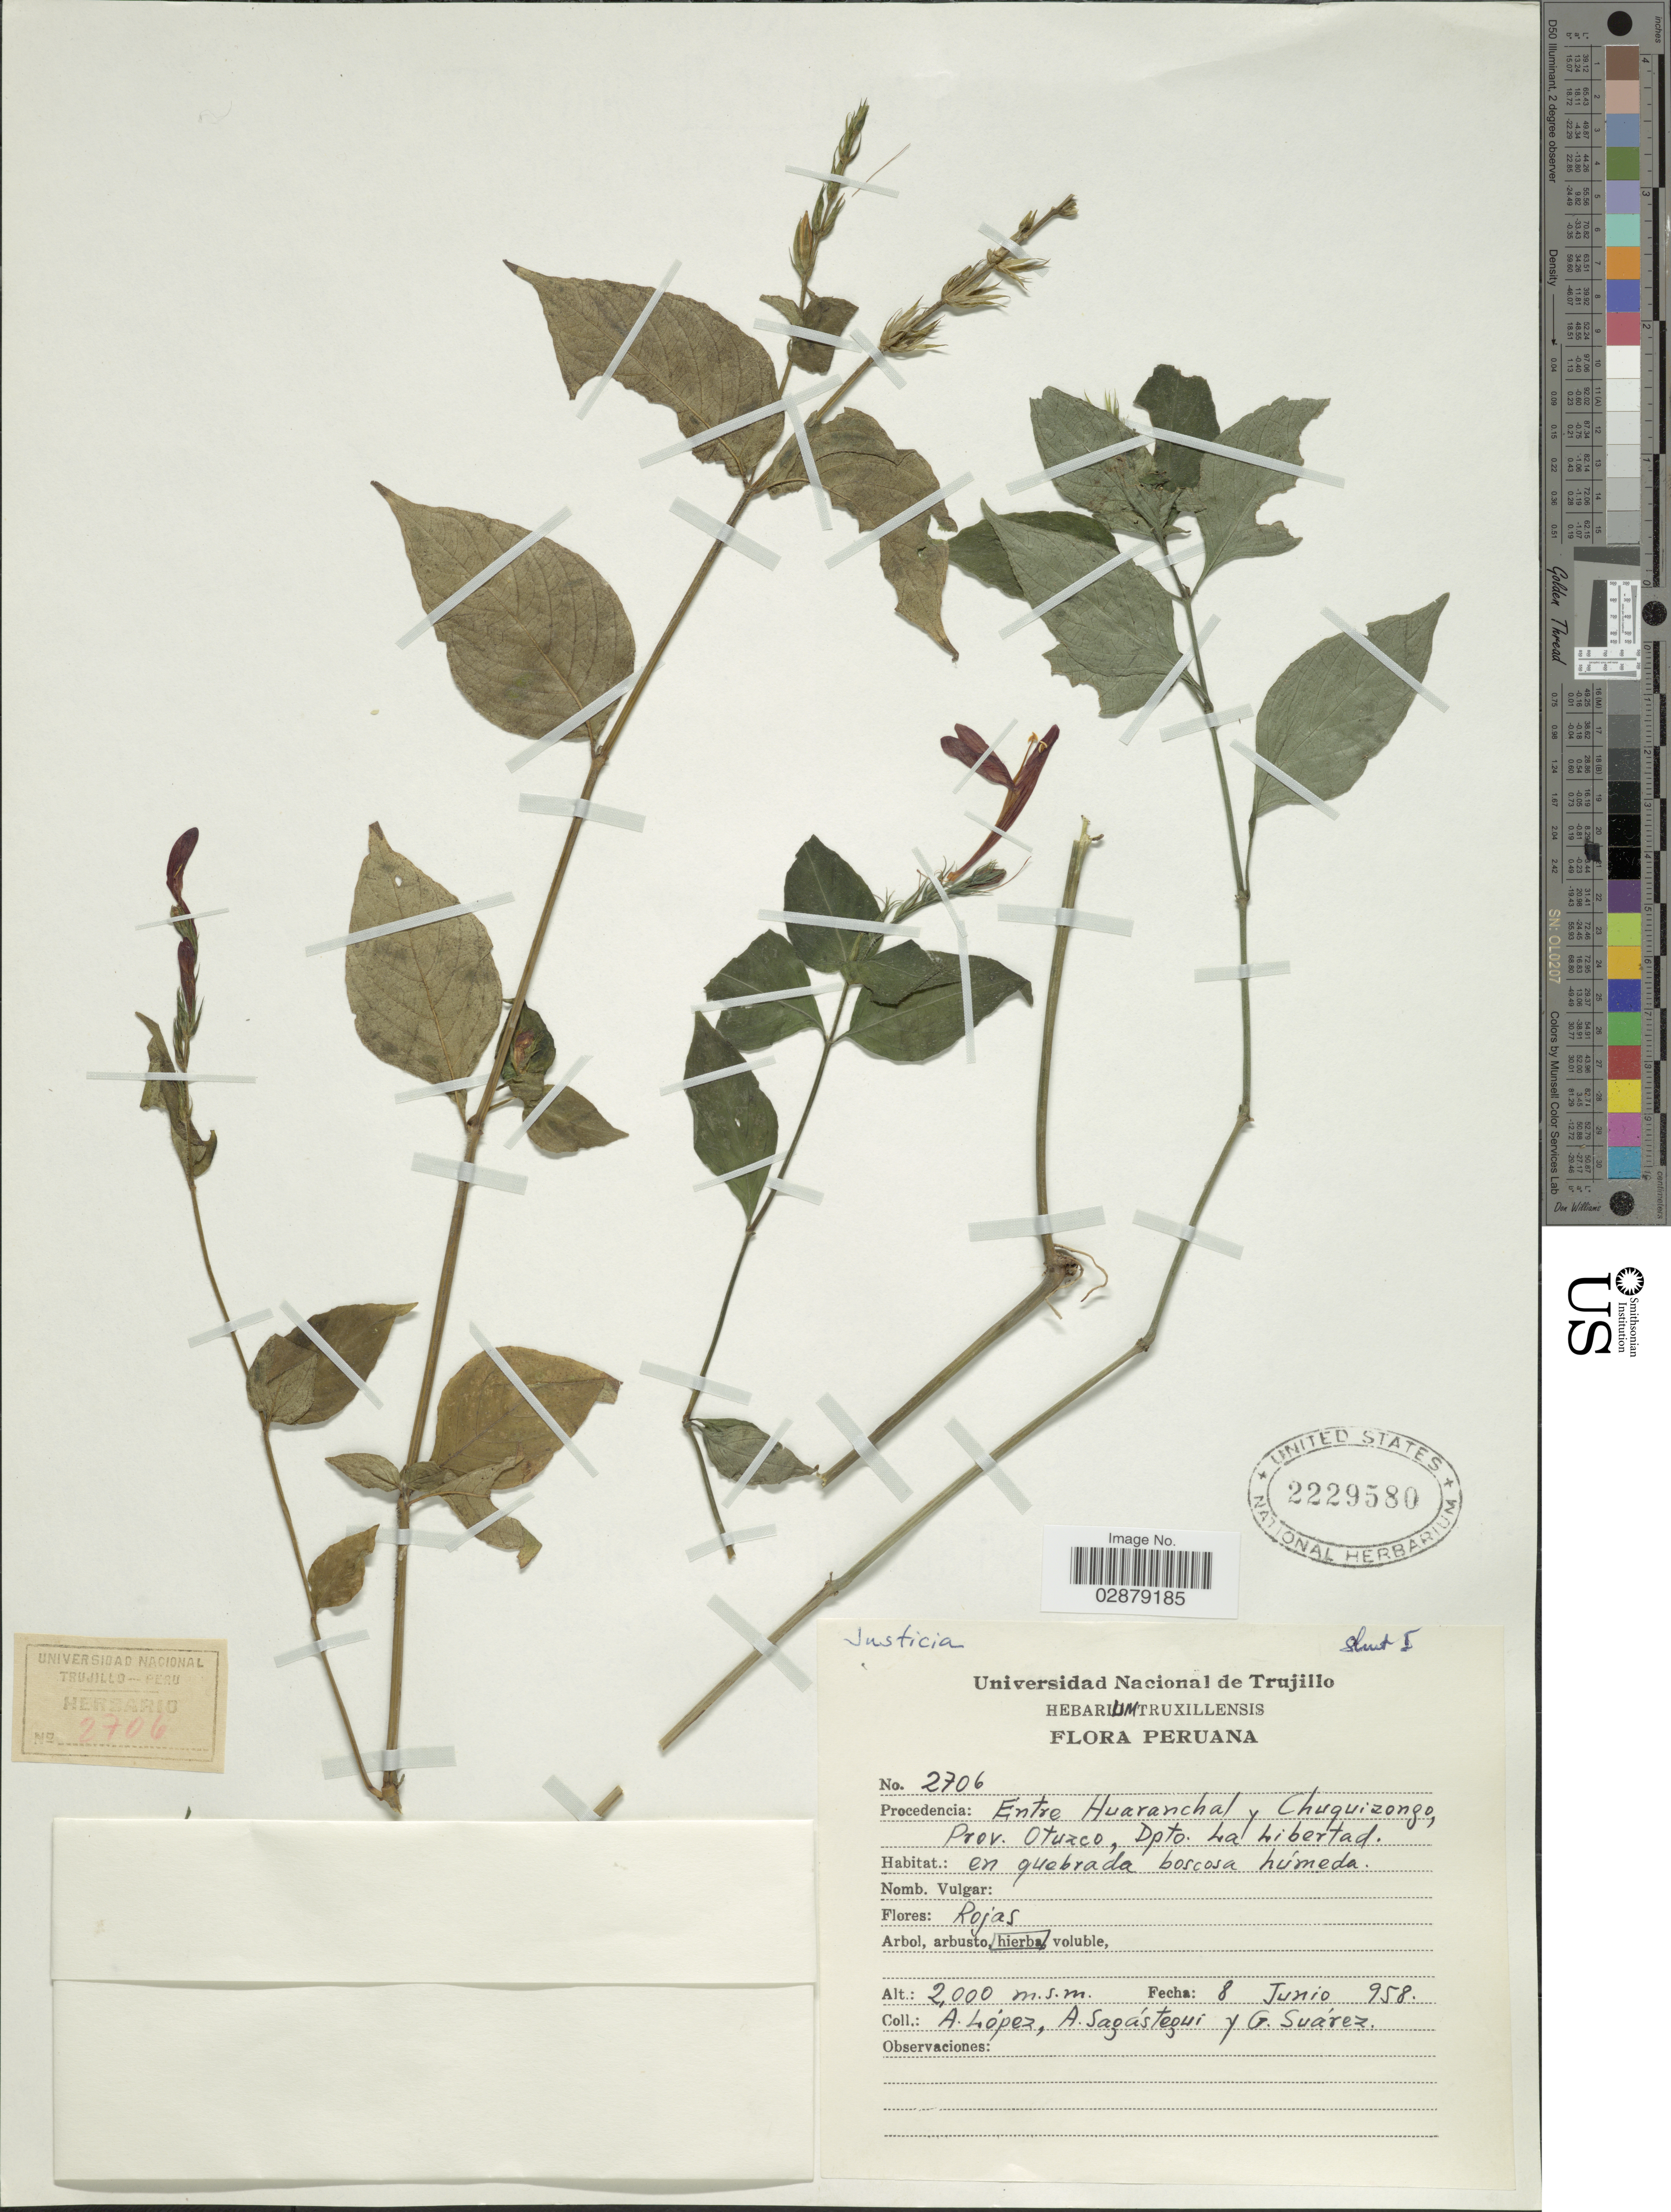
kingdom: Plantae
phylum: Tracheophyta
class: Magnoliopsida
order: Lamiales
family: Acanthaceae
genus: Justicia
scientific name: Justicia hookeriana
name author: T. Anderson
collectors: A. López, A. Sagástequi & G. Suárez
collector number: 2706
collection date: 1958-06-08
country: Peru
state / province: La Libertad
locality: Entre Huaranchal y Chuquizongo. Prov. Otuzco. Dpto. La Libertad.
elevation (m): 2000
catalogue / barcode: US 2229580